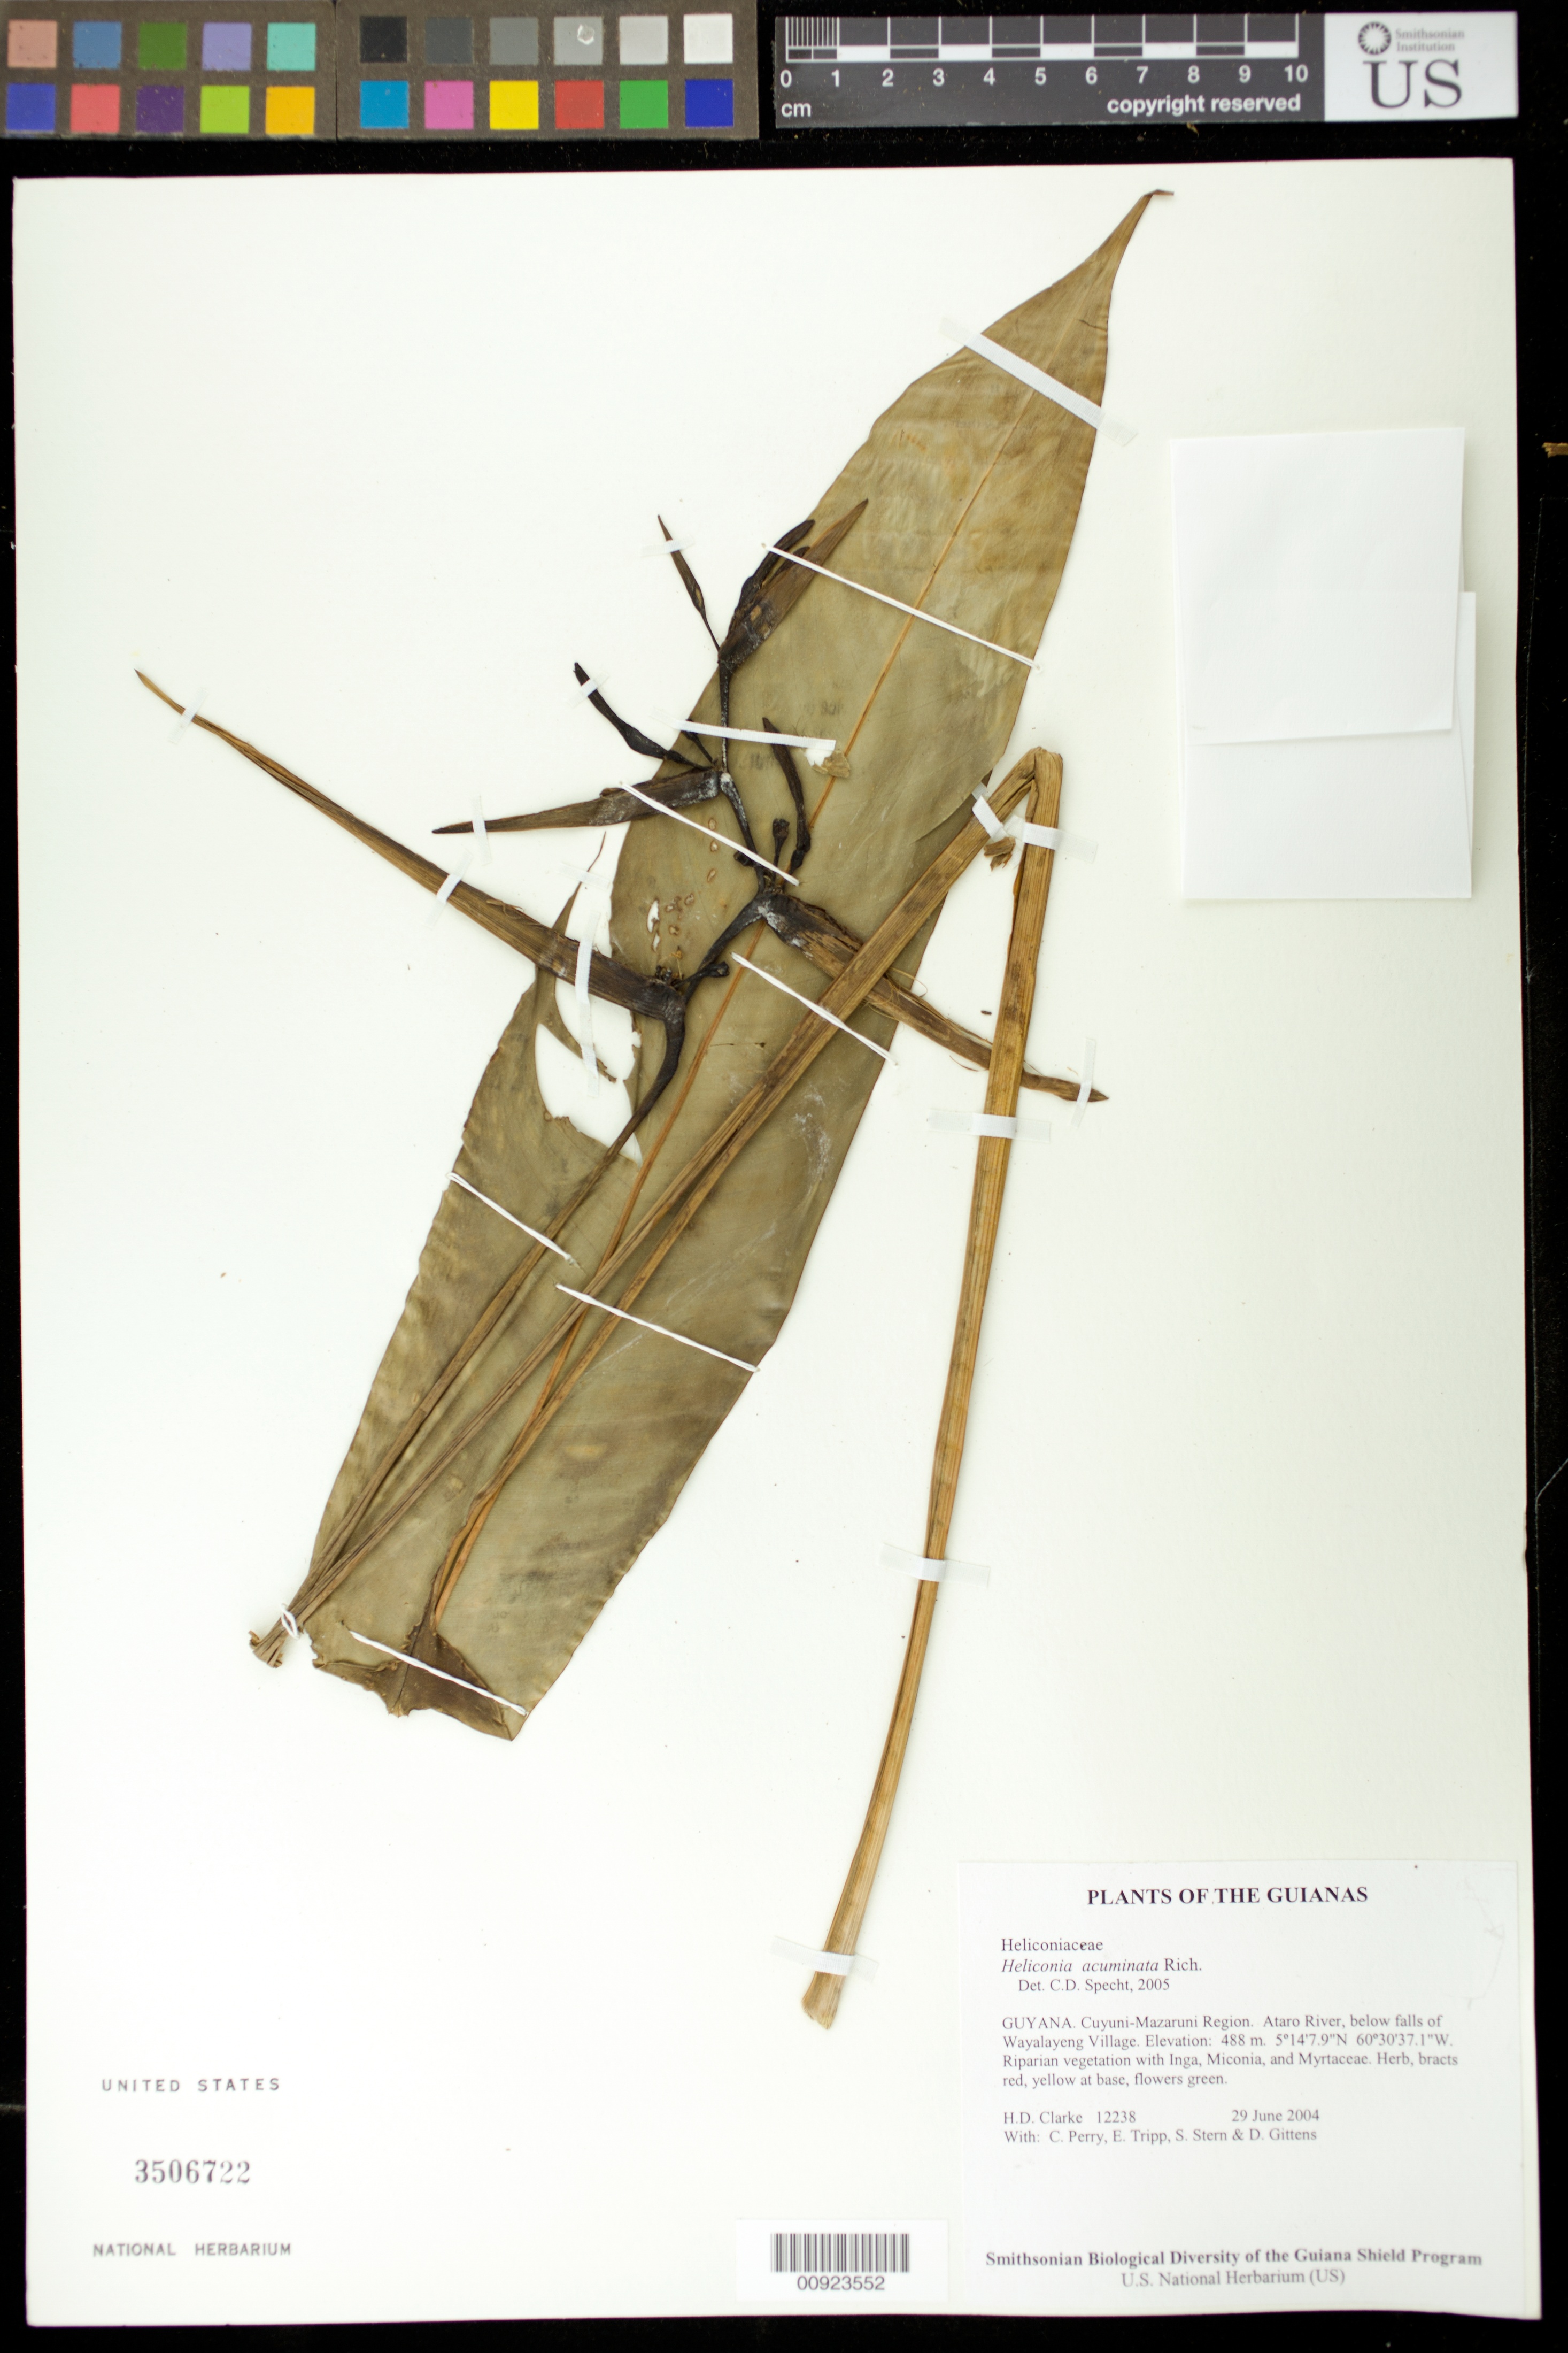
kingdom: Plantae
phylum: Tracheophyta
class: Liliopsida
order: Zingiberales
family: Heliconiaceae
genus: Heliconia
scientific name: Heliconia acuminata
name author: A. Rich.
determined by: Specht, Chelsea D., University of California (UNITED STATES)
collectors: H. D. Clarke, C. Perry, E. Tripp, S. R. Stern & D. Gittens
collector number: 12238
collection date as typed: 29 June 2004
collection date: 2004-06-29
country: Guyana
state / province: Cuyuni-Mazaruni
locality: Ataro River, below falls of Wayalayeng Village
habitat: Riparian vegetation with Inga, Miconia, and Myrtaceae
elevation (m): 488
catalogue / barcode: US 3506722